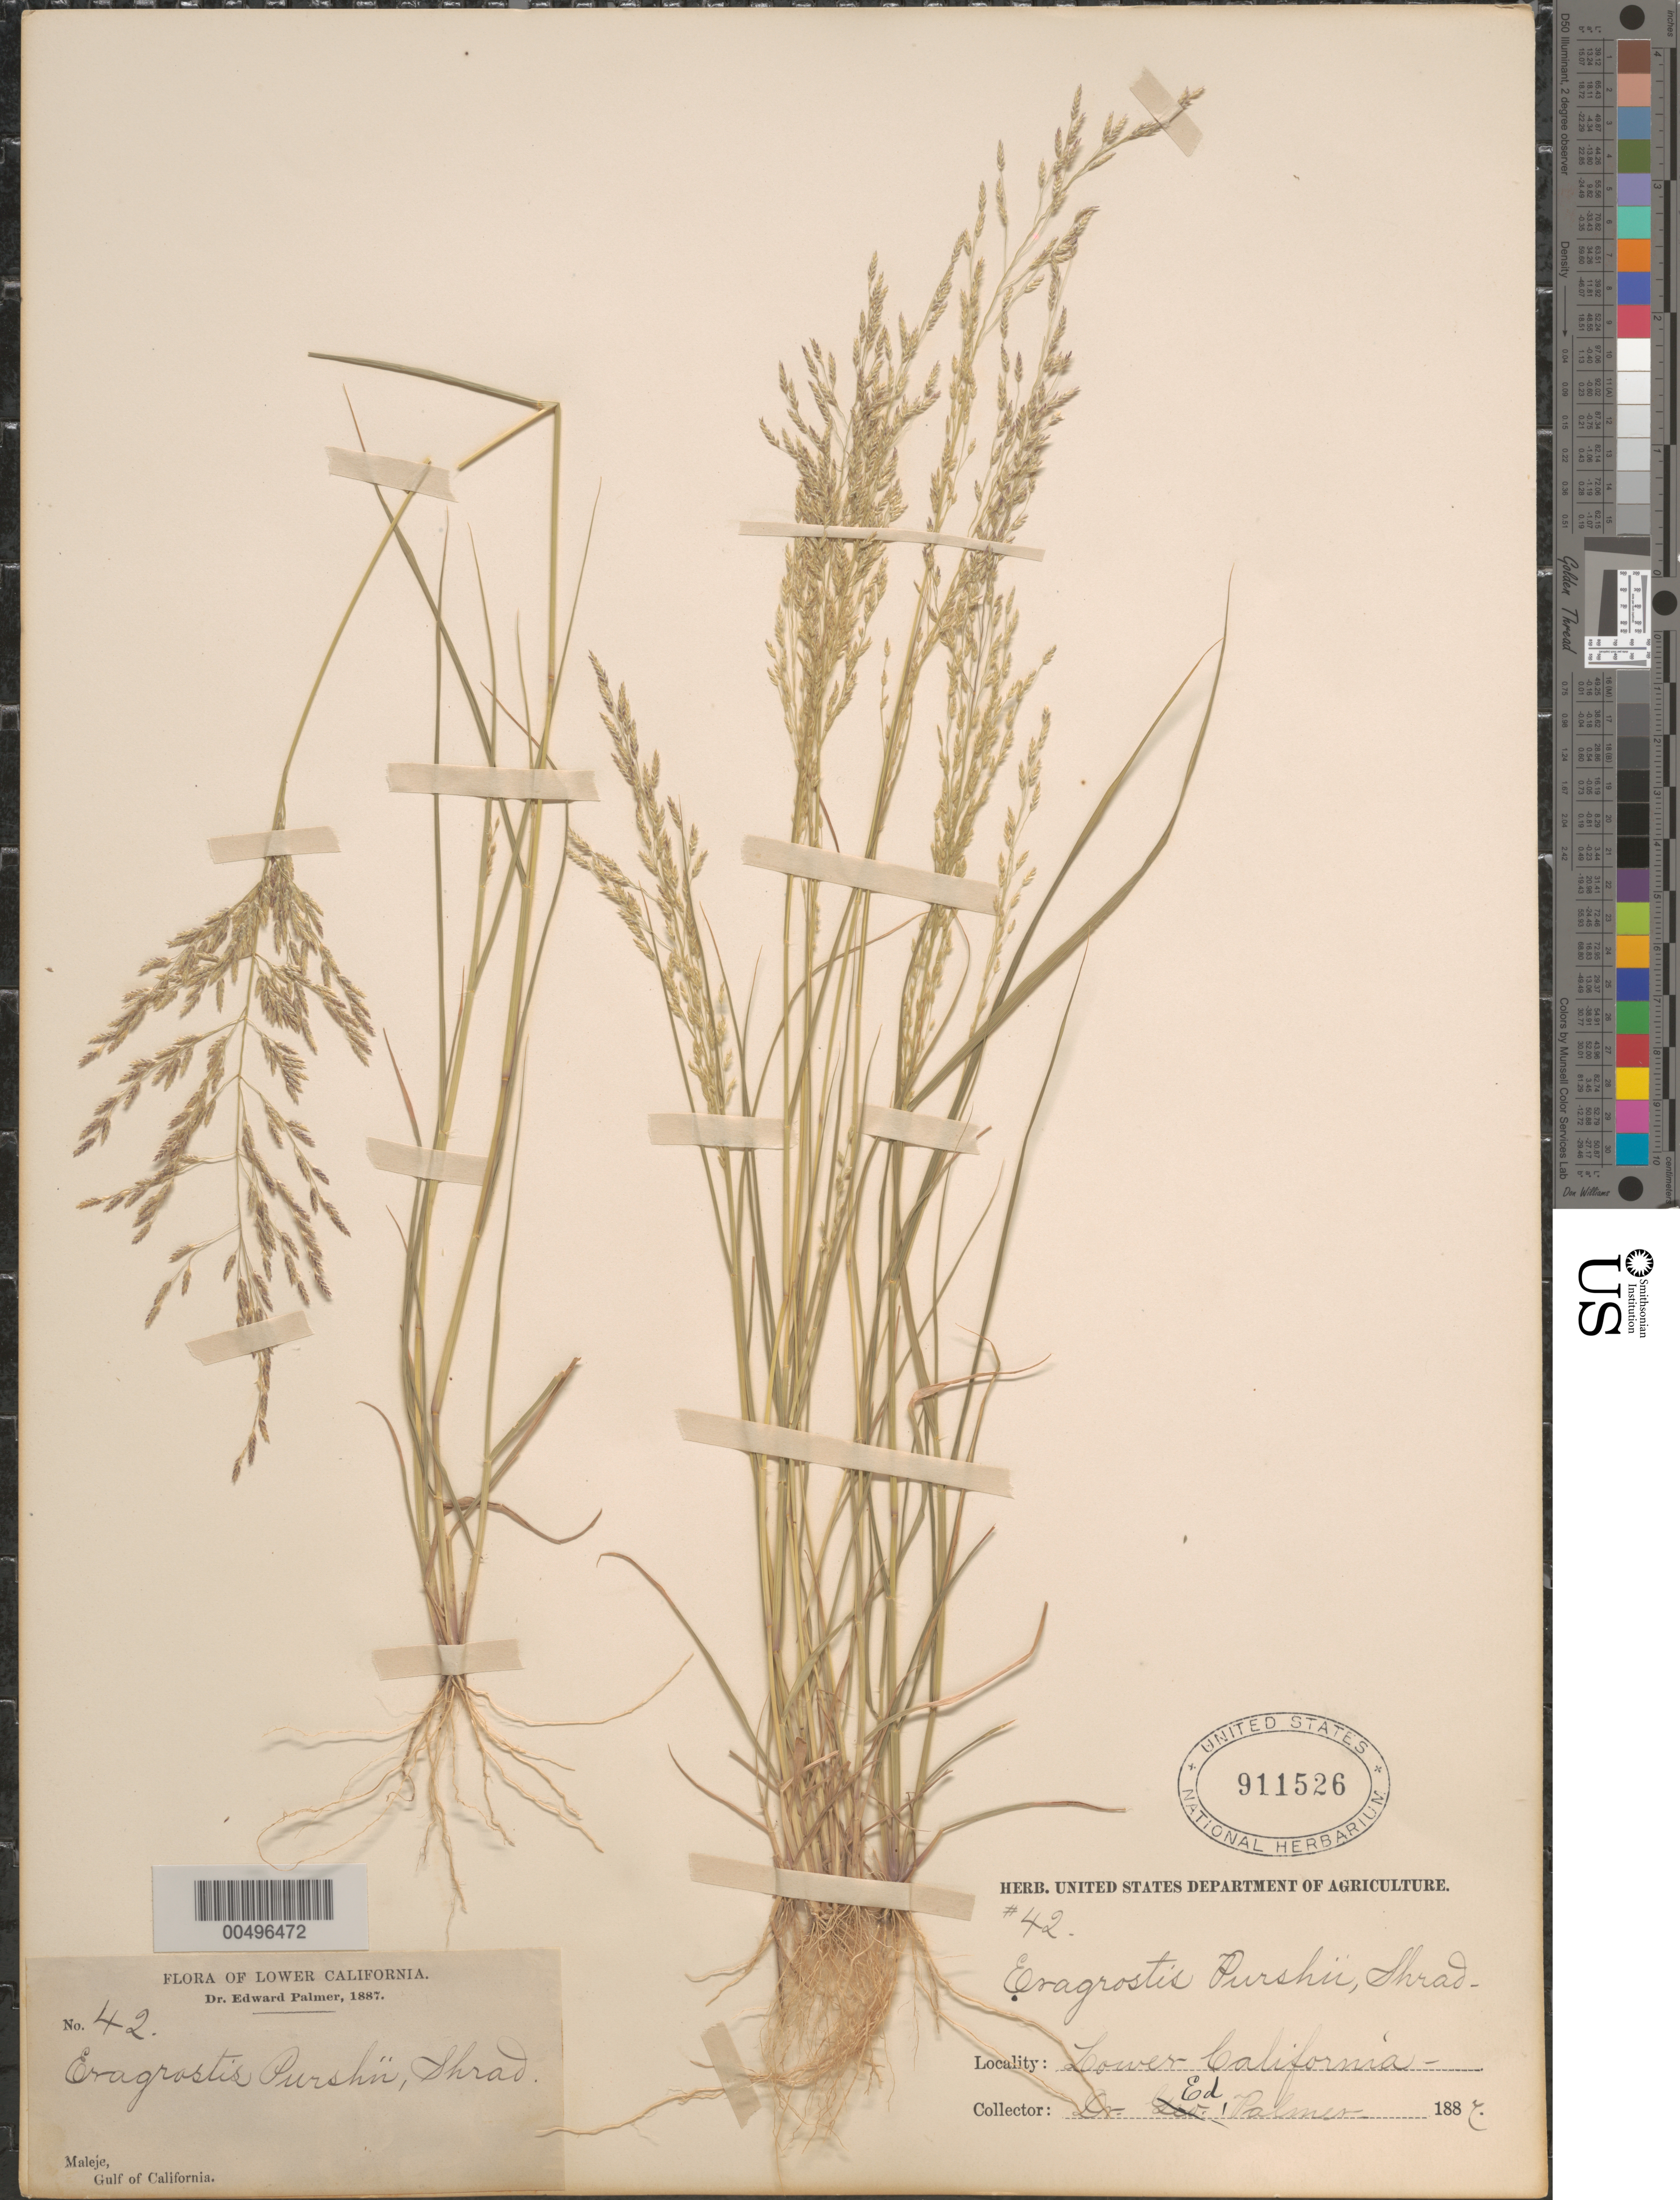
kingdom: Plantae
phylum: Tracheophyta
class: Liliopsida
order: Poales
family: Poaceae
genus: Eragrostis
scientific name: Eragrostis pectinacea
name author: (Michx.) Nees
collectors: E. Palmer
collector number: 42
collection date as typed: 1887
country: Mexico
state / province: Baja California Sur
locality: Maleje, Gulf of California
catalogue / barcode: US 911526